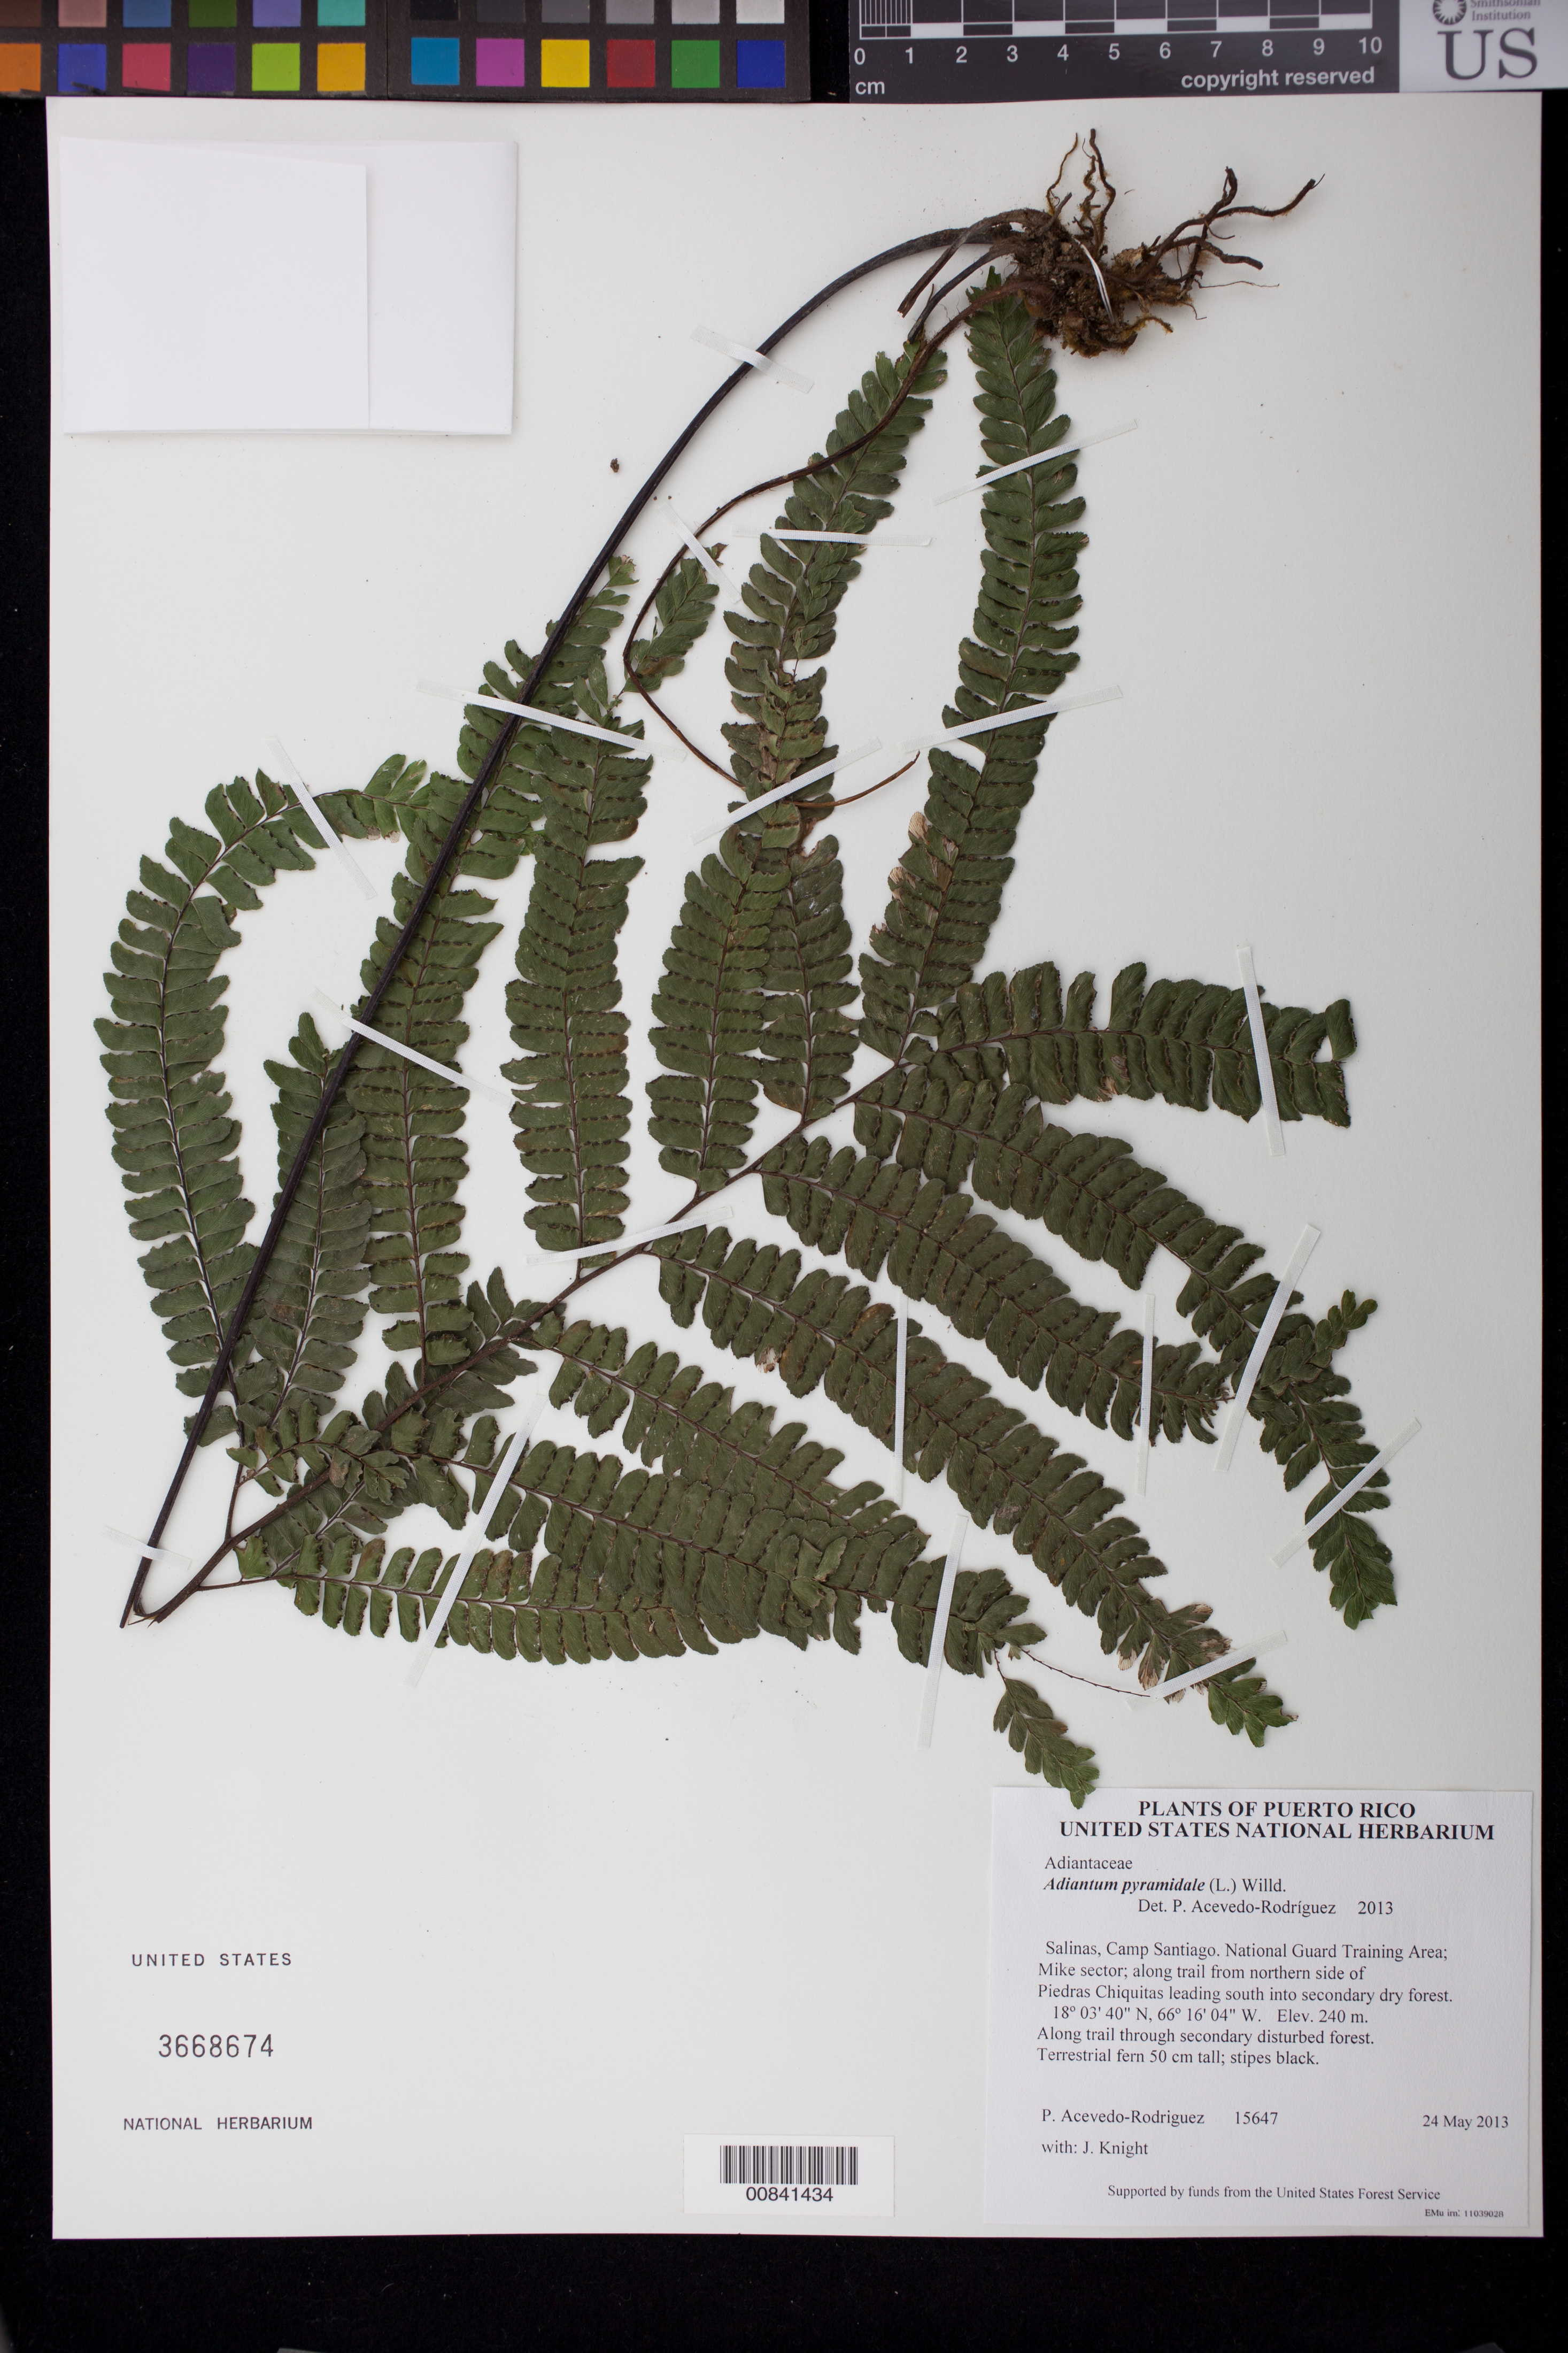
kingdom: Plantae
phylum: Tracheophyta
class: Polypodiopsida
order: Polypodiales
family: Pteridaceae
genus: Adiantum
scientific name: Adiantum pyramidale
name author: (L.) Willd.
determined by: Acevedo-Rodríguez, P., (BOT), Smithsonian Institution - National Museum of Natural History (UNITED STATES)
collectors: P. Acevedo-Rodr. & J. Knight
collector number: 15647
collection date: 2013-05-24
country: Puerto Rico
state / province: Salinas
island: Puerto Rico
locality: Camp Santiago. National Guard Training Area; Mike sector; along trail from northern side of Piedras Chiquitas leading south into secondary dry forest.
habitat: Along trail through secondary disturbed forest.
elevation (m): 240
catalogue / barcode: US 3668674